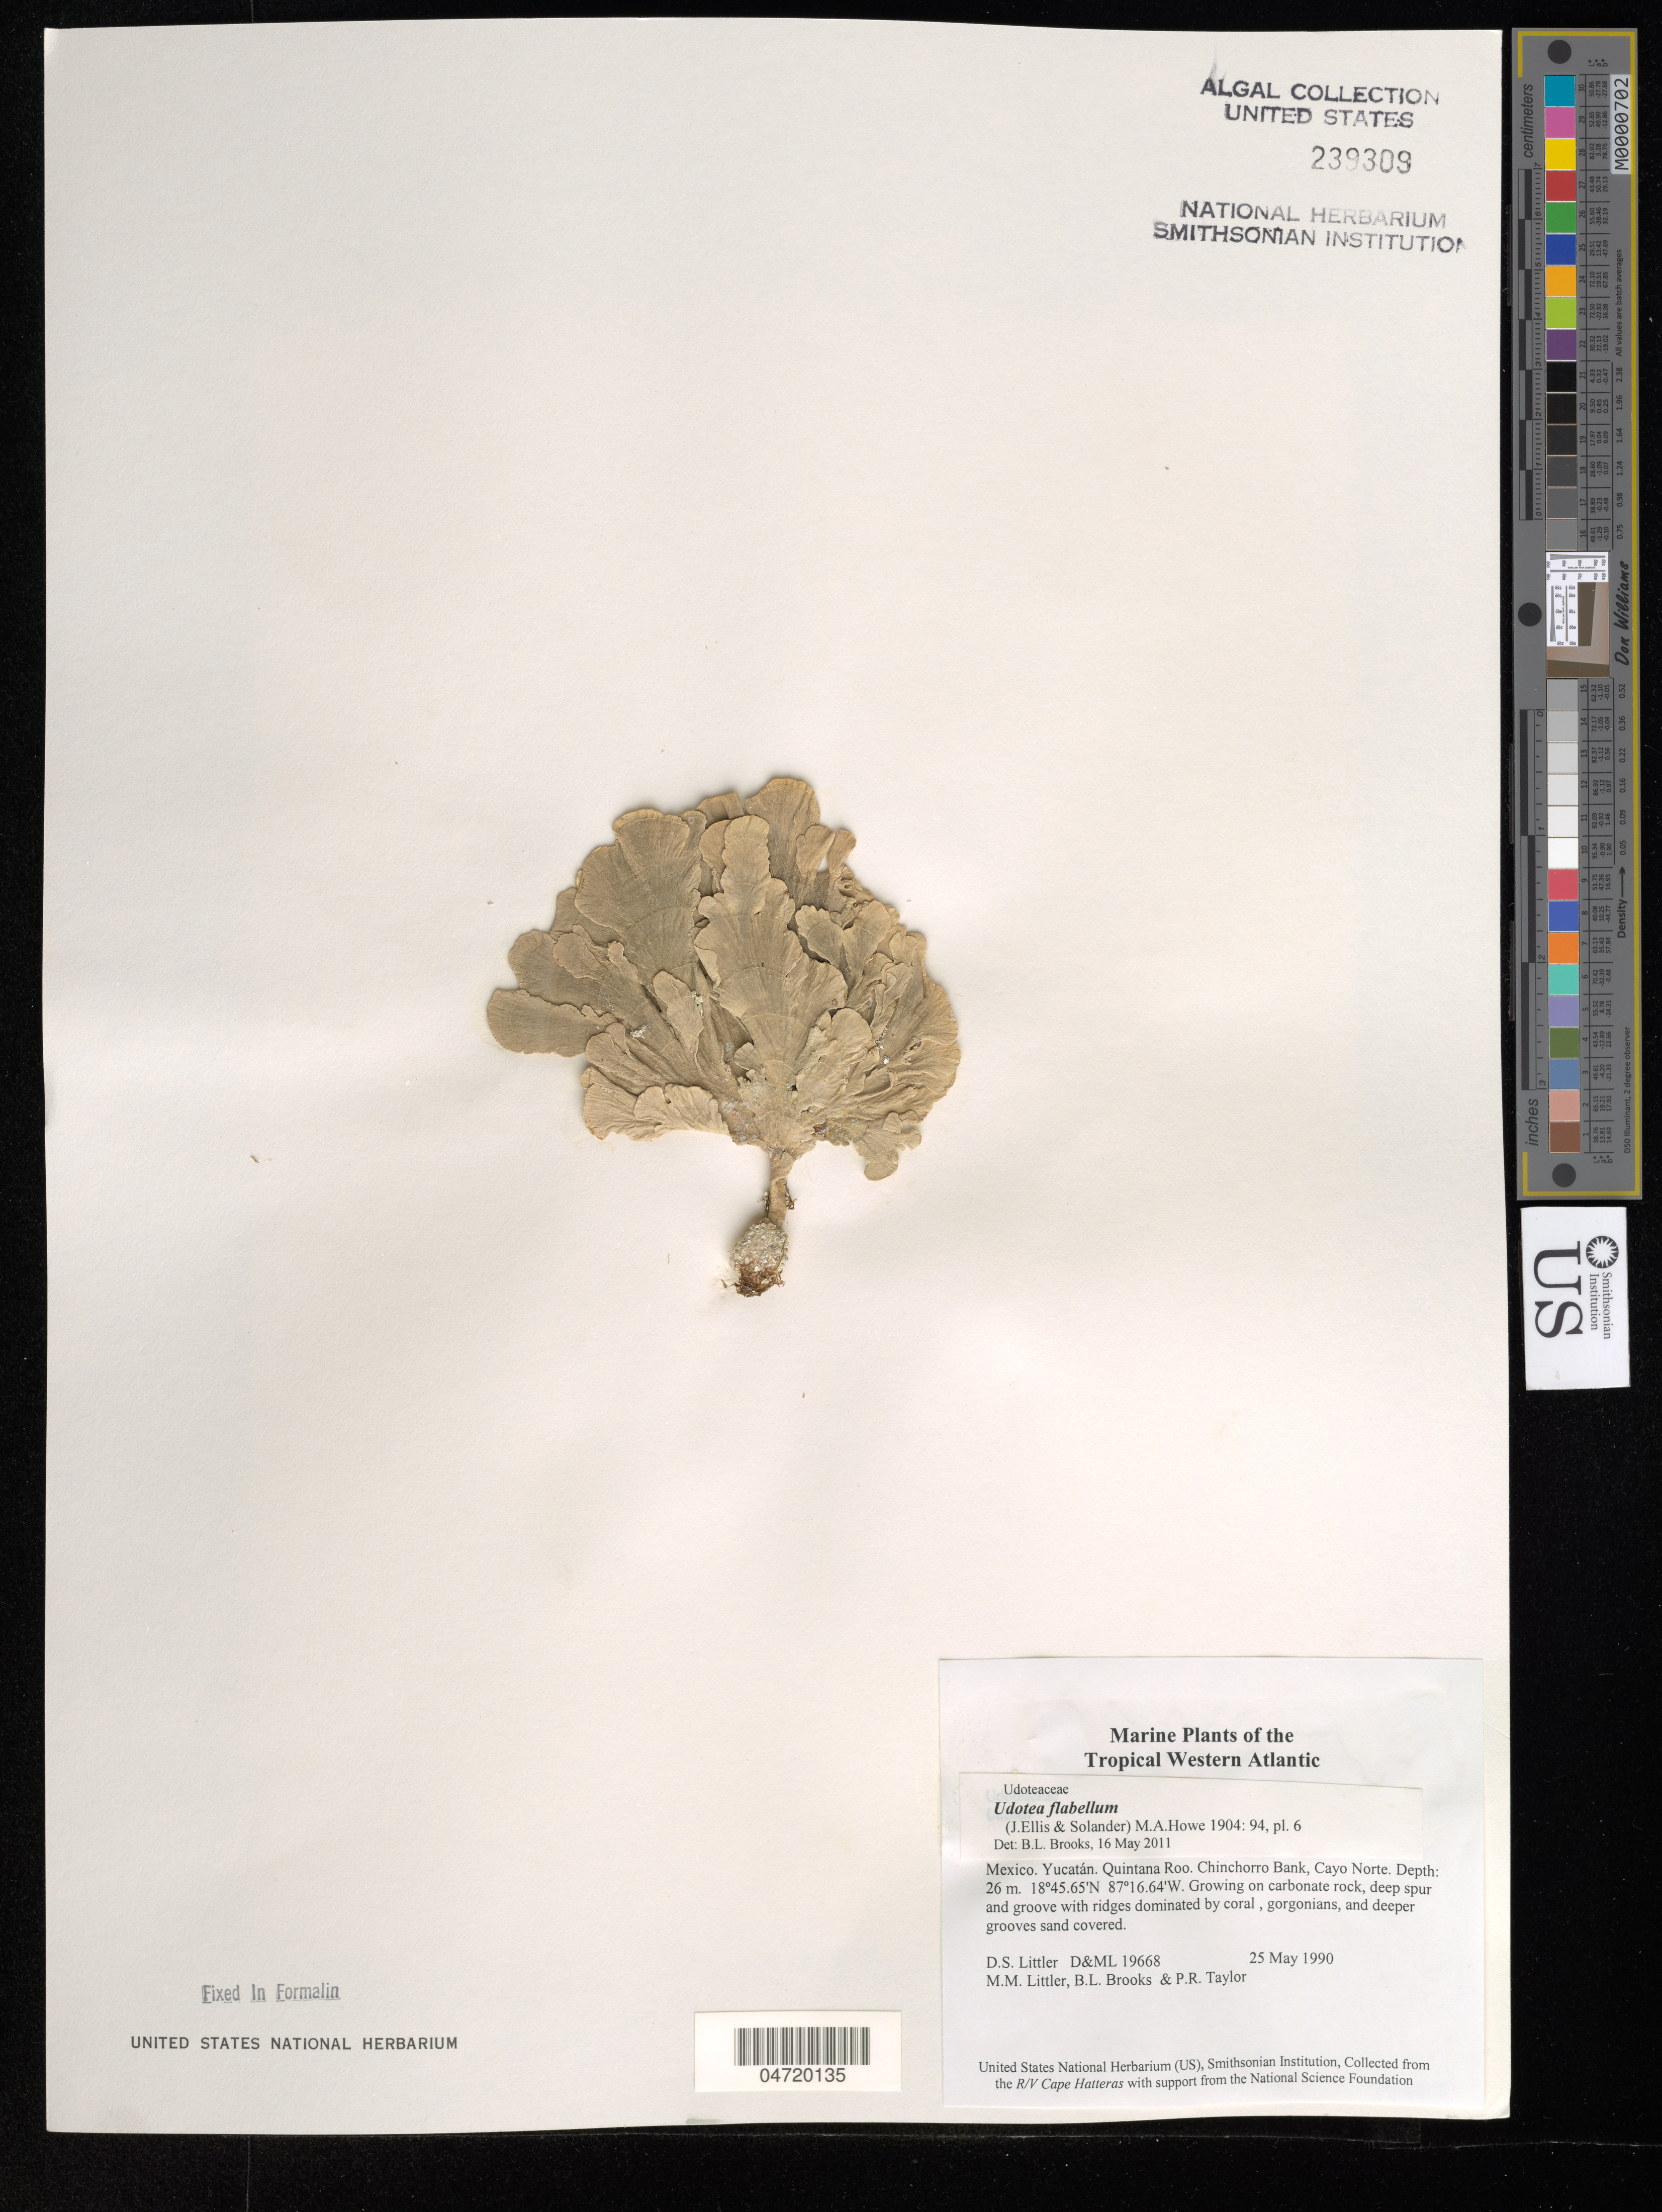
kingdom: Plantae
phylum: Chlorophyta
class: Ulvophyceae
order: Bryopsidales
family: Udoteaceae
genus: Udotea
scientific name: Udotea flabellum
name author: (J. Ellis & Sol.) M. Howe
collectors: D. S. Littler, M. M. Littler, B. Brooks & P. R. Taylor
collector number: D&ML19668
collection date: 1990-05-25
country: Mexico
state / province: Yucatán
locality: The Tropical Western Atlantic. Quintana Roo. Chinchorro Bank, Cayo Norte.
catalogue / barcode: US 239309